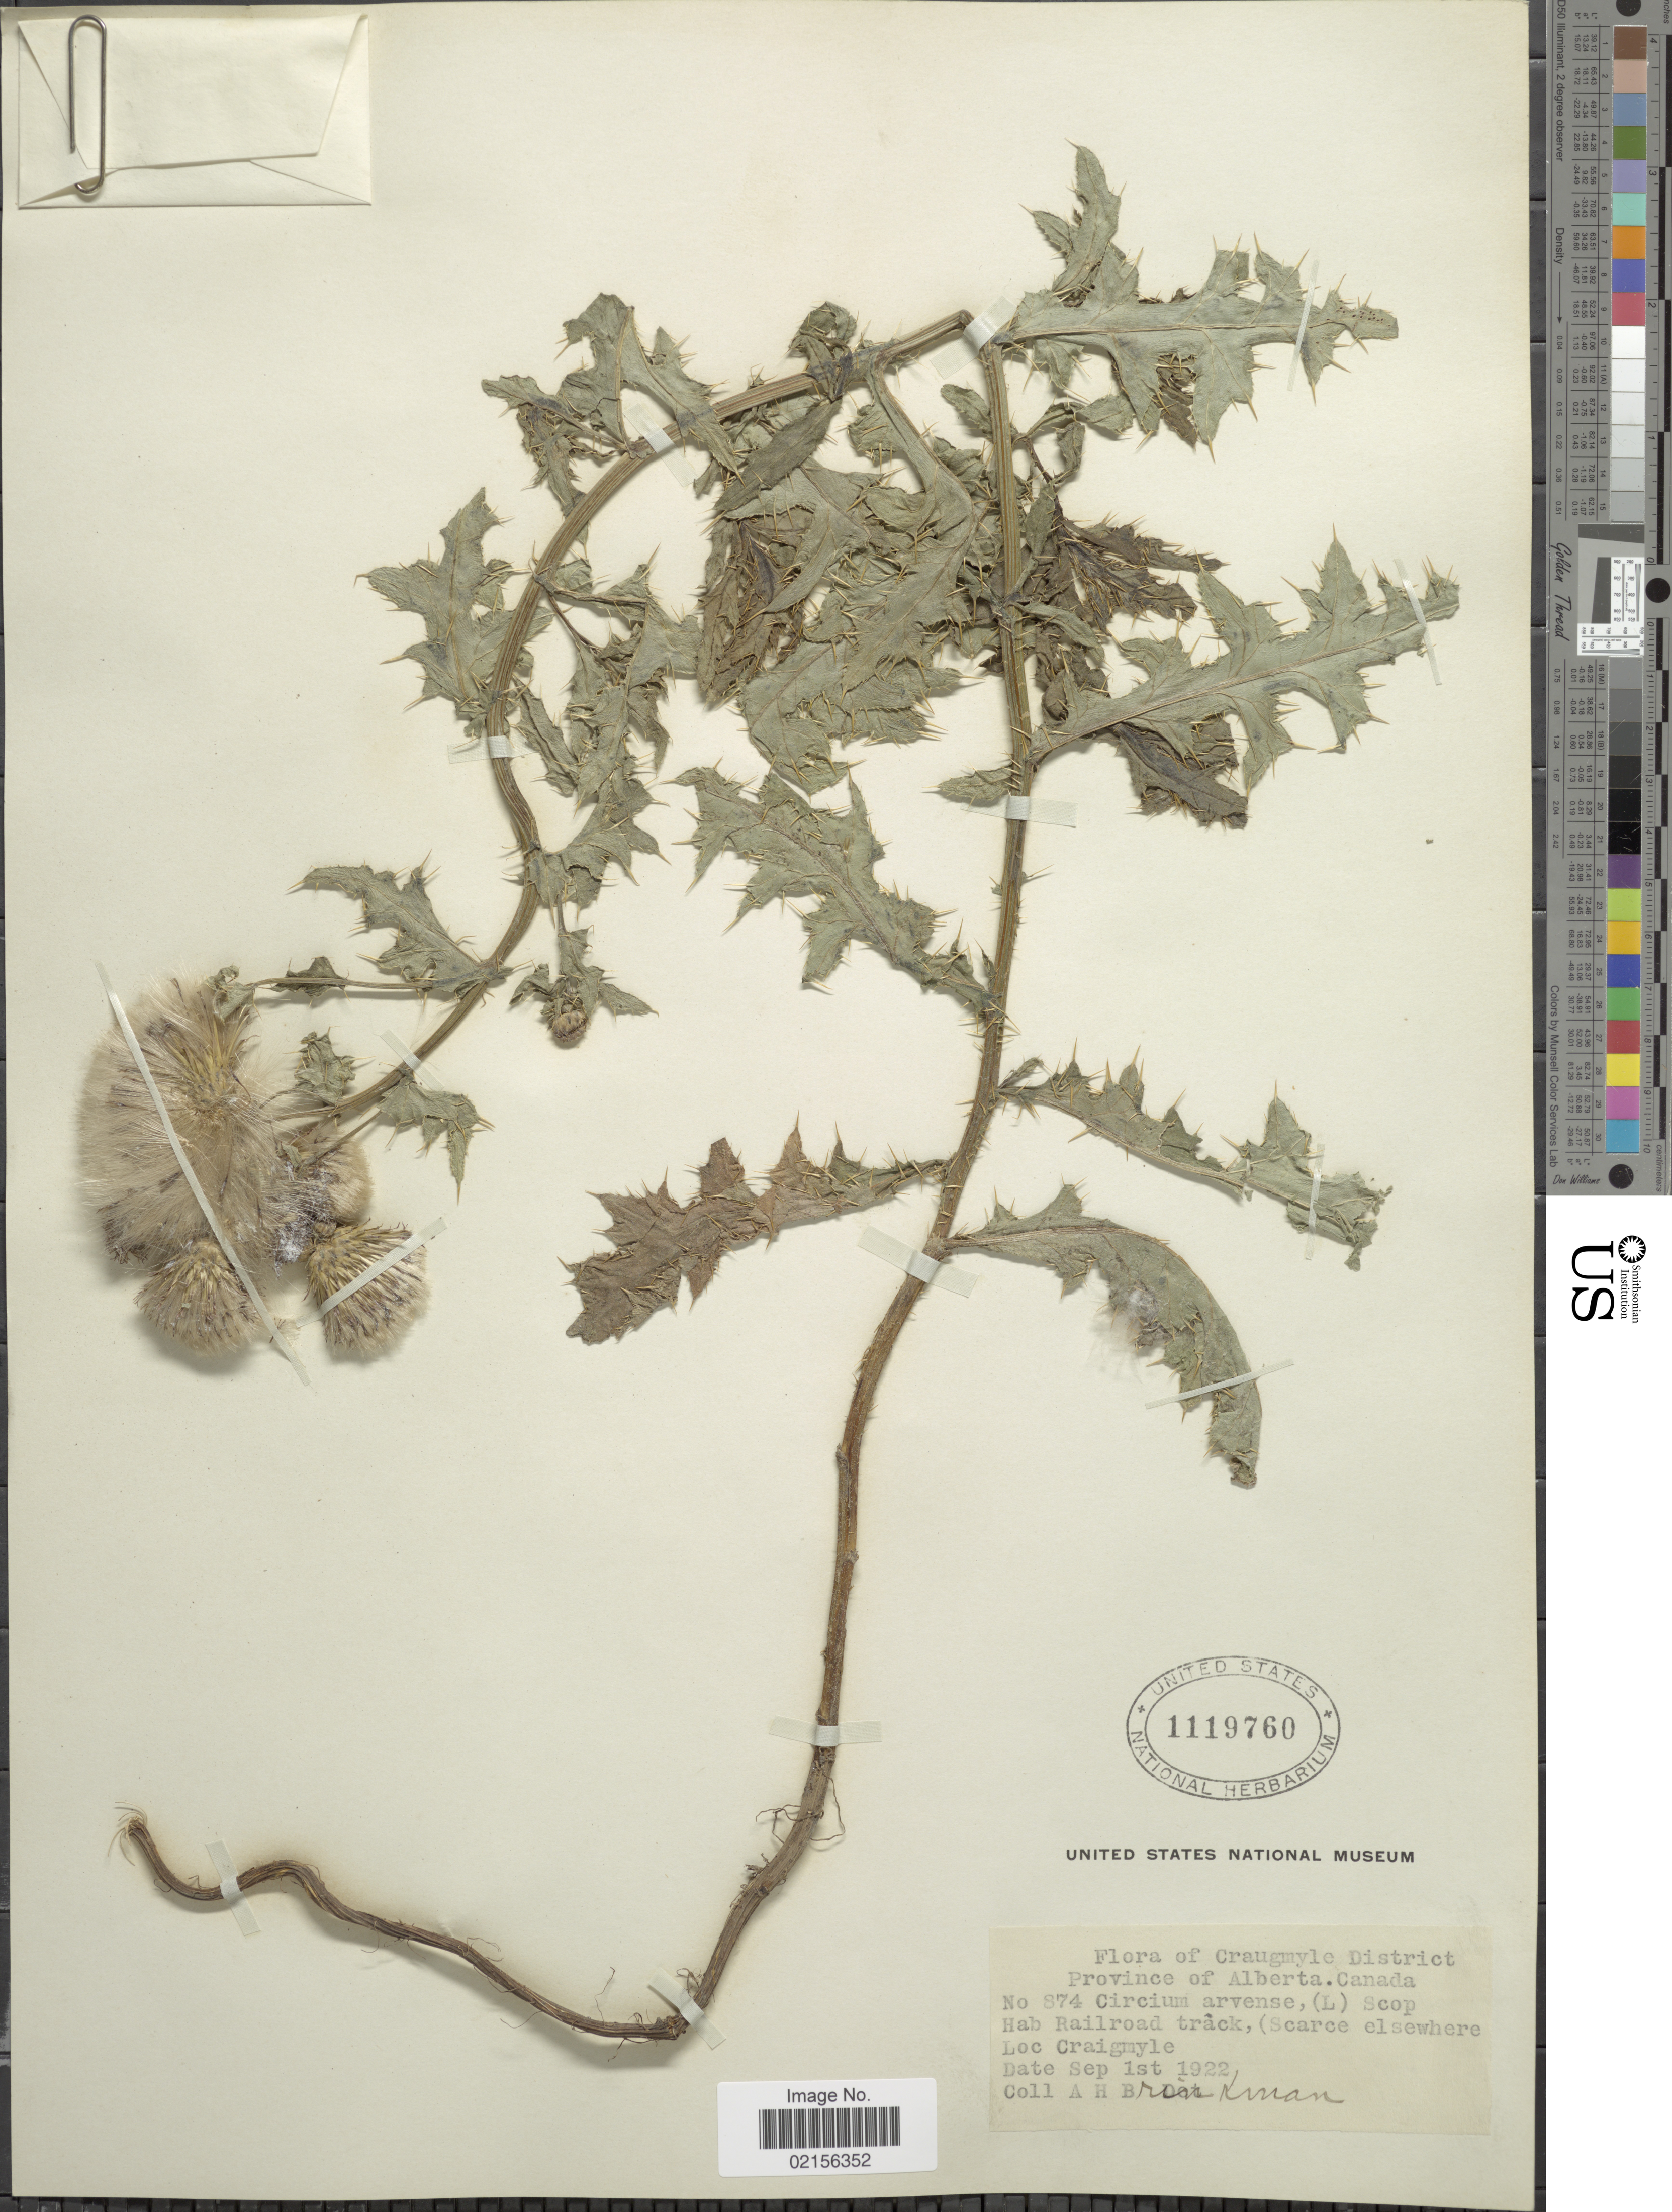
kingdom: Plantae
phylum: Tracheophyta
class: Magnoliopsida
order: Asterales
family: Asteraceae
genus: Cirsium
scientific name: Cirsium arvense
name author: (L.) Scop.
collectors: A. Brinkman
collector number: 874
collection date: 1922-09-01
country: Canada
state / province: Alberta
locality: Craugmyle District, Railroad track, (Scarce elsewhwere Craigmyle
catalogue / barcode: US 1119760